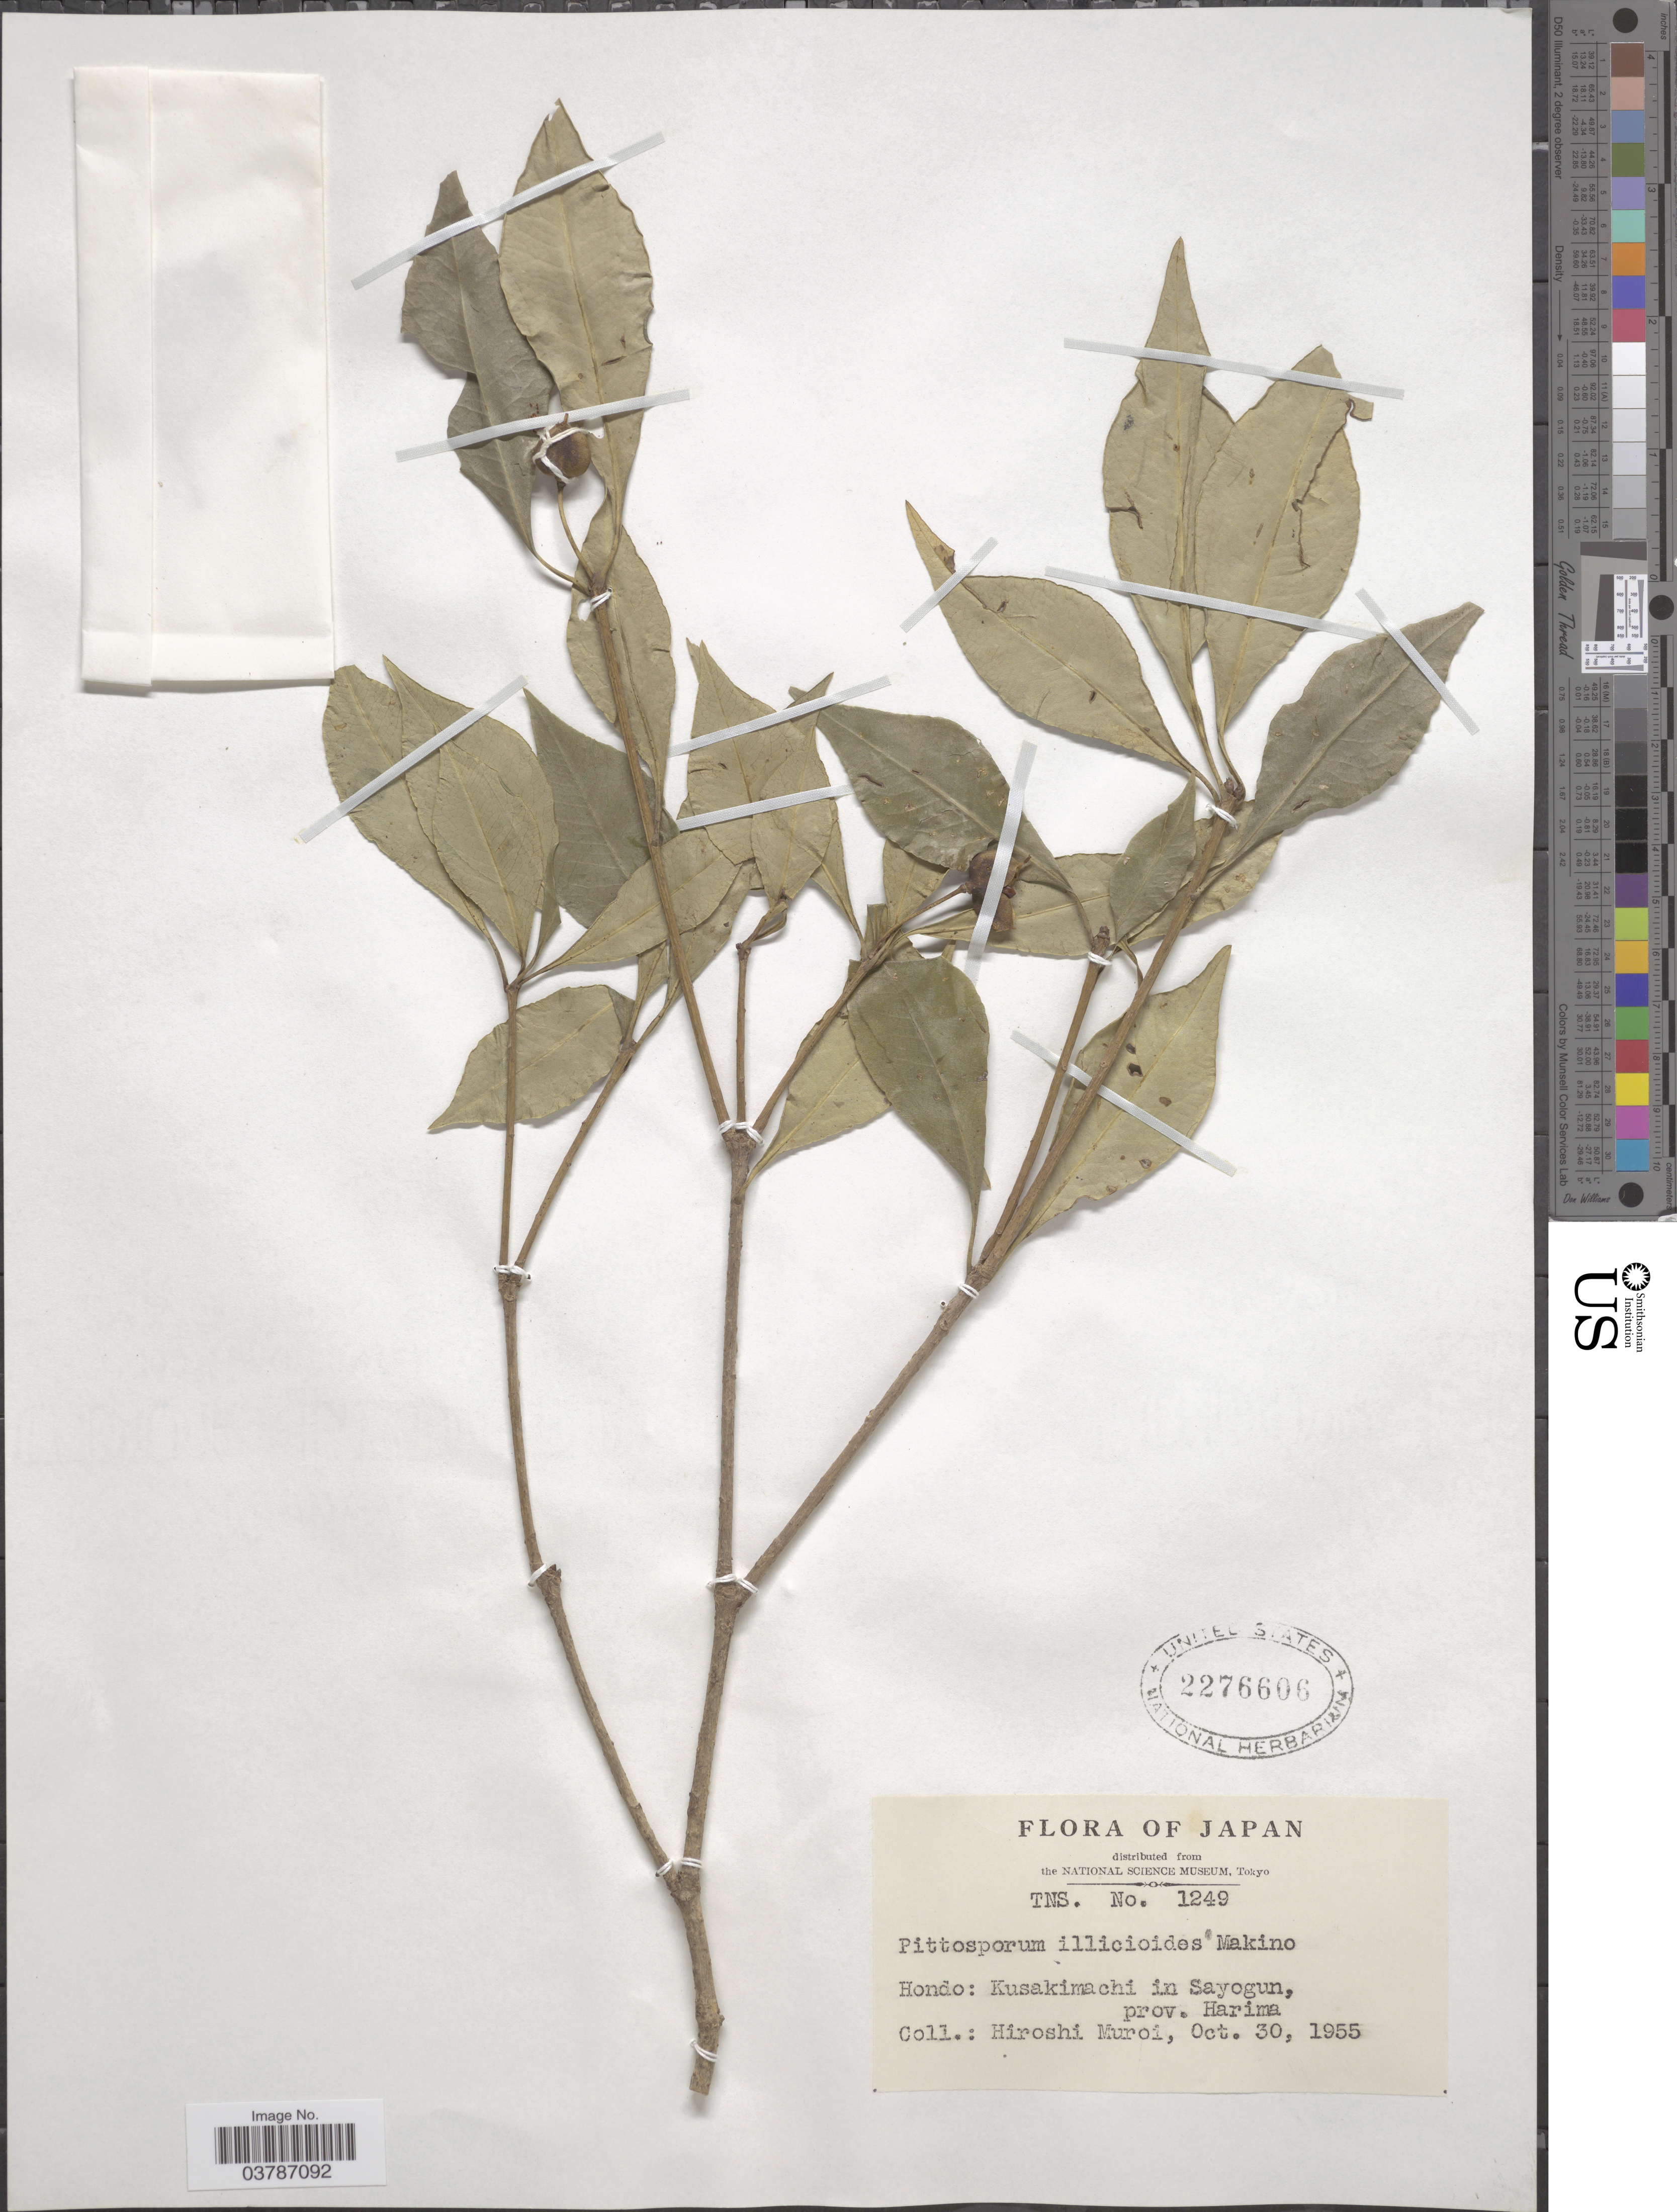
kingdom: Plantae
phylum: Tracheophyta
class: Magnoliopsida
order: Apiales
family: Pittosporaceae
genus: Pittosporum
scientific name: Pittosporum illicioides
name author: Makino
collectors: H. Muroi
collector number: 1249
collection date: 1955-10-30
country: Japan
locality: Hondo: Kusakimachi in Sayogun, prov. Harima.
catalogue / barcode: US 2276606